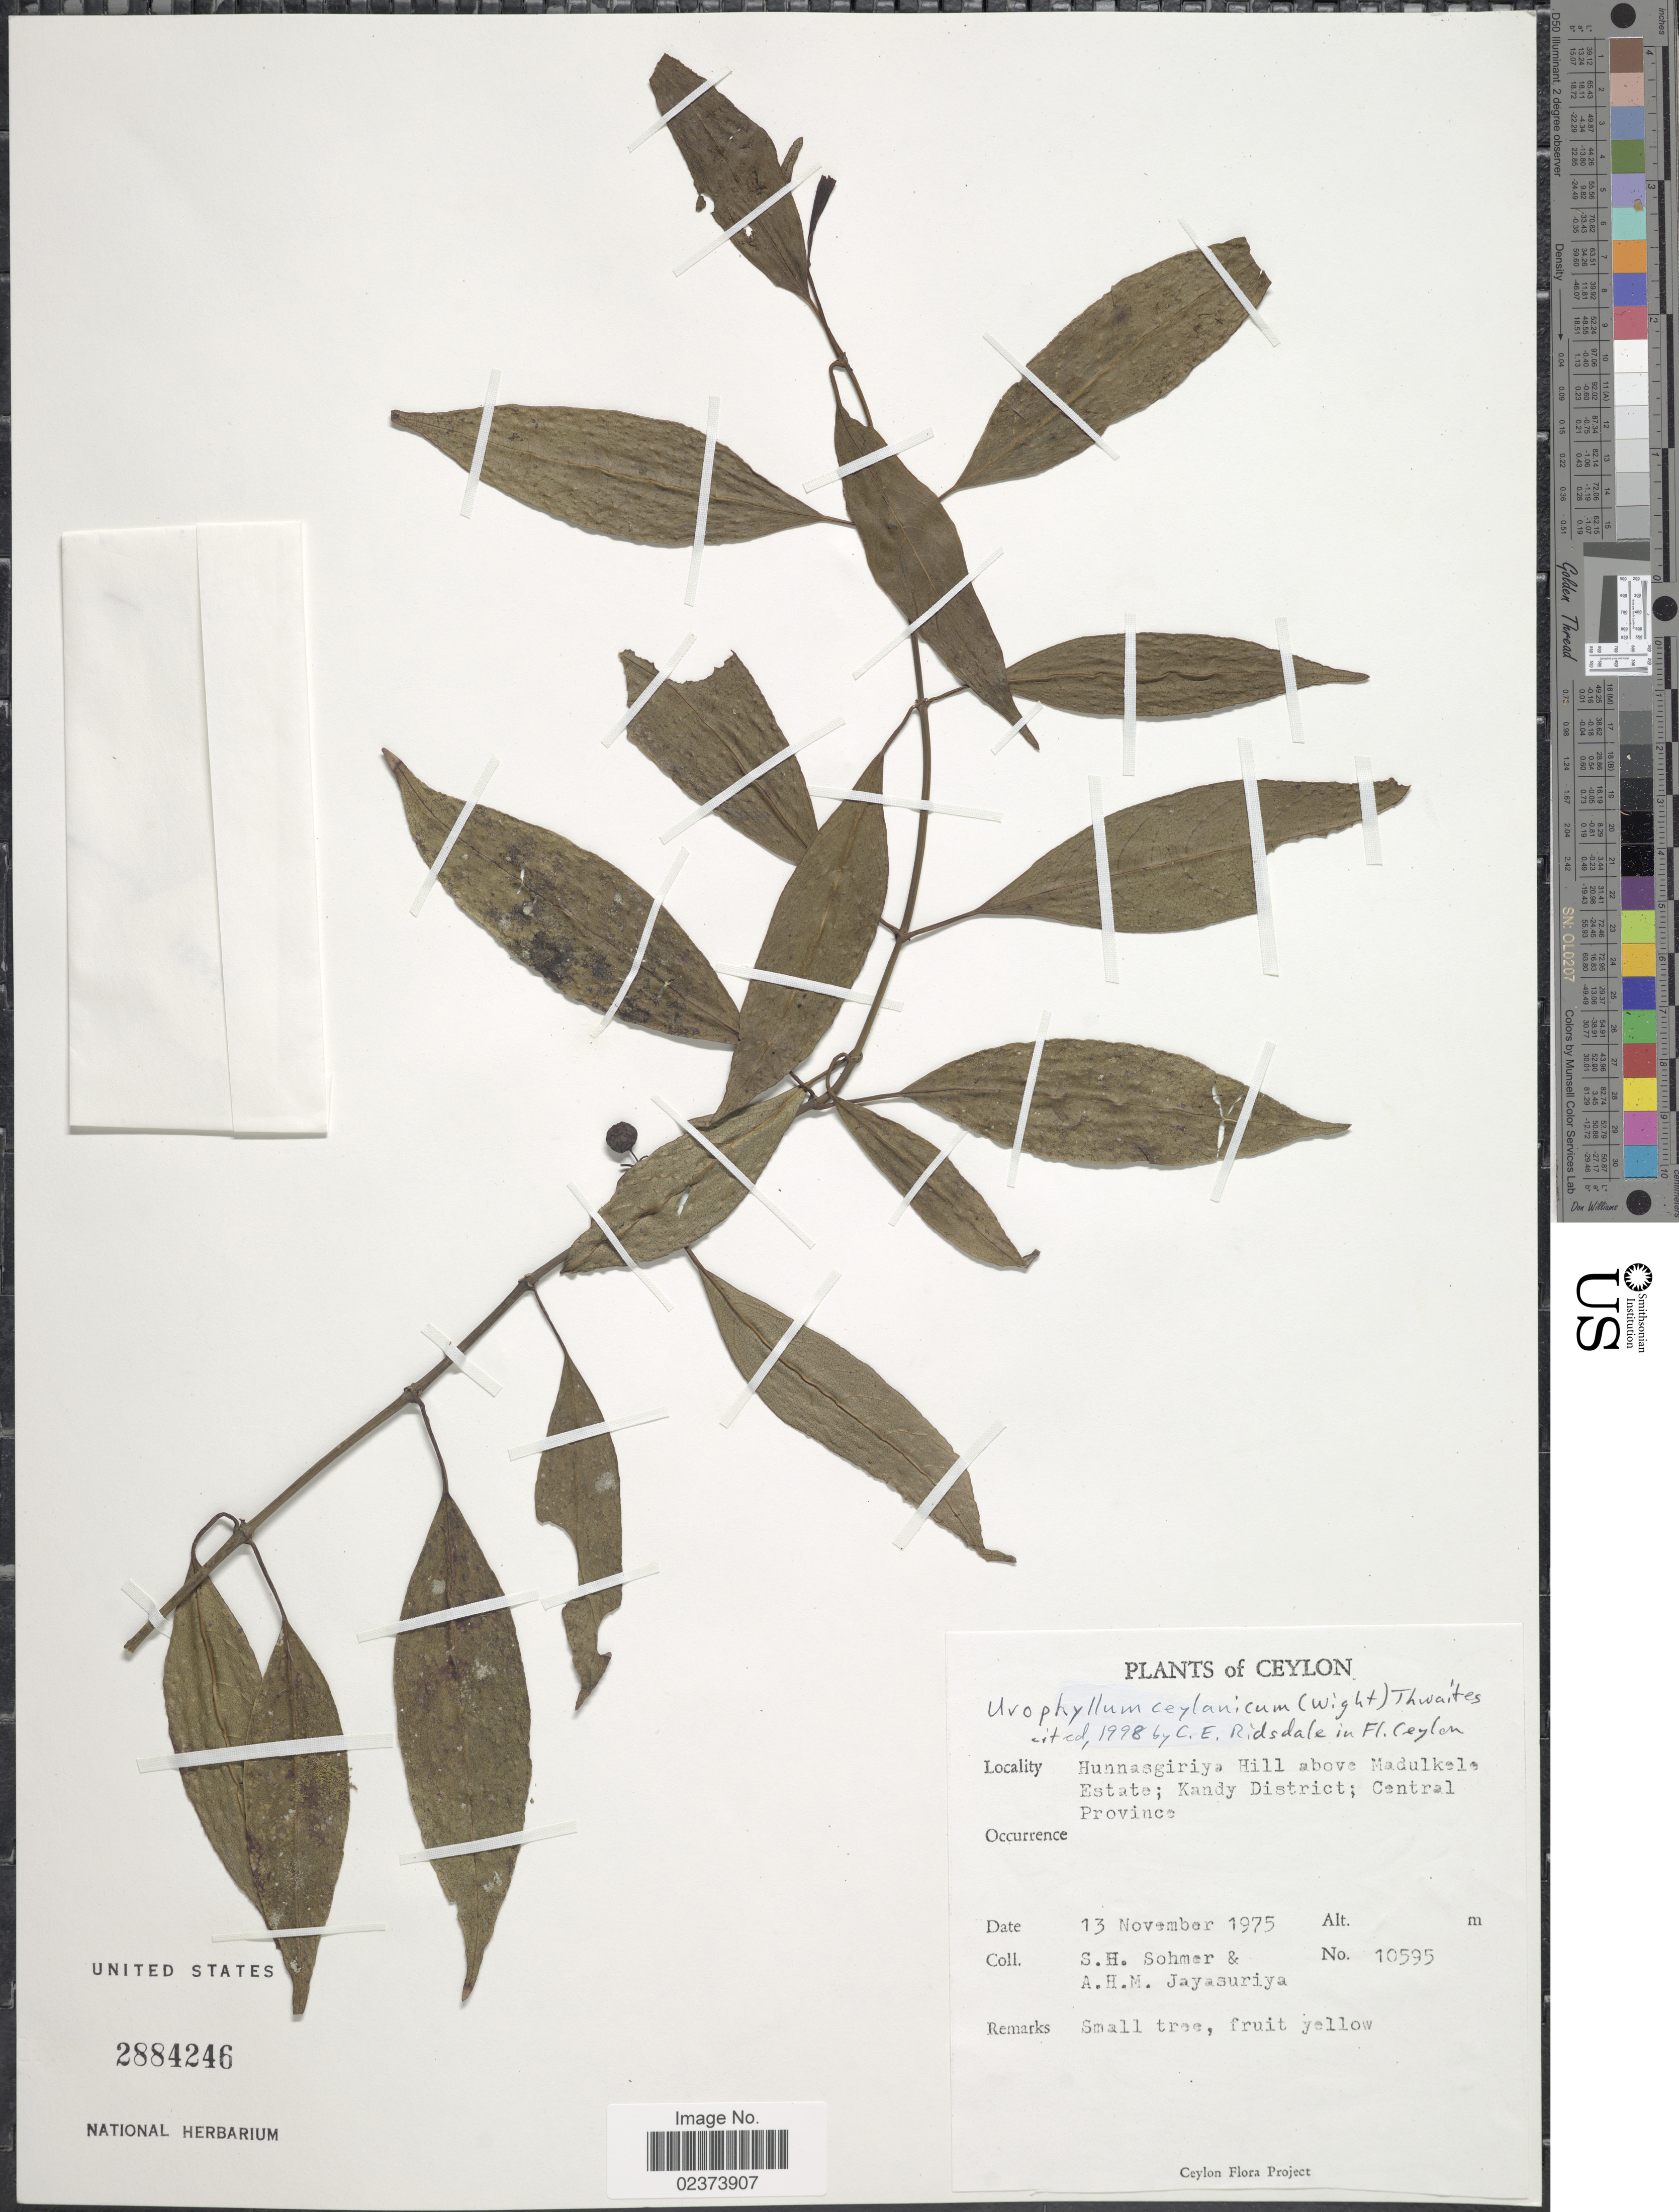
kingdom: Plantae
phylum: Tracheophyta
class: Magnoliopsida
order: Gentianales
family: Rubiaceae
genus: Urophyllum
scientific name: Urophyllum zeylanicum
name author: (Wight) Thwaites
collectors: S. H. Sohmer & A. Jayasuriya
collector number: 10595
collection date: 1975-11-13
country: Sri Lanka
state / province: Central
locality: Hunnasgiriya Hill above Madulkele Estate, Kandy District, Central Province, Ceylon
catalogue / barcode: US 2884246